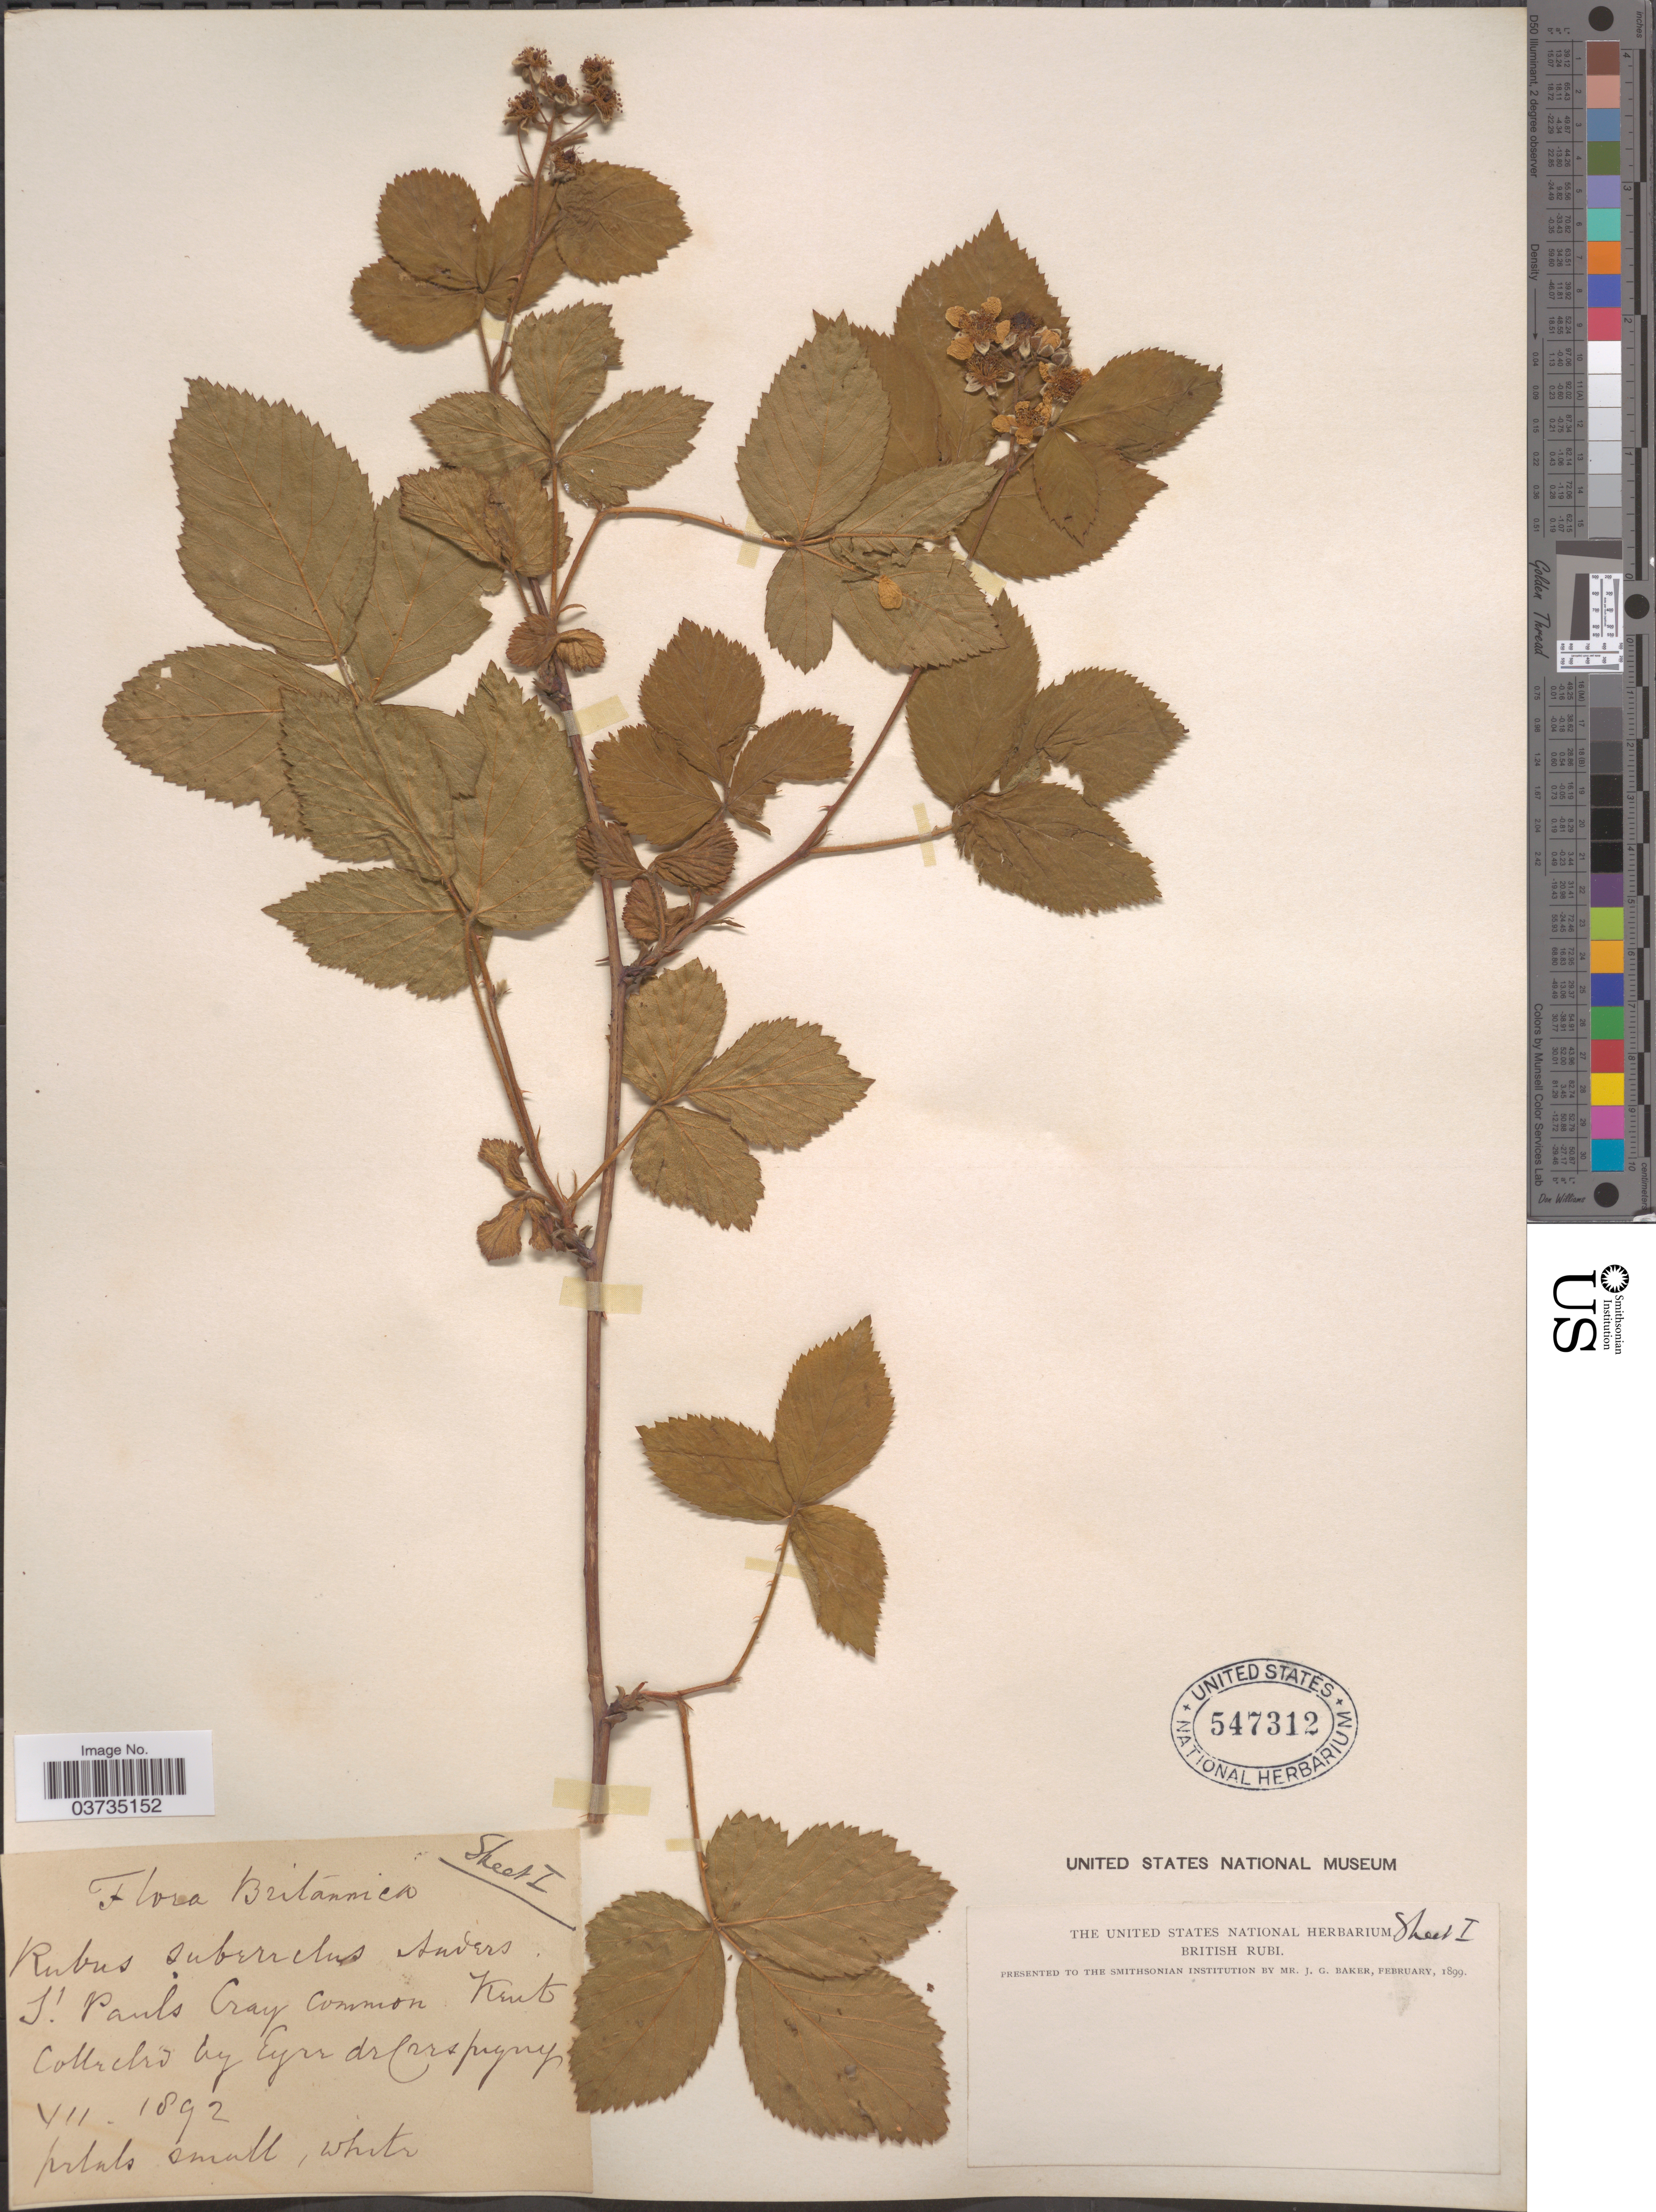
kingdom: Plantae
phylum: Tracheophyta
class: Magnoliopsida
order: Rosales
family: Rosaceae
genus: Rubus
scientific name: Rubus suberectus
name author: G. Anderson ex Sm.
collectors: E. de Crespigny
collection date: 1892-07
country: United Kingdom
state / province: England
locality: Britannica. St. Pauls Cray. Kent.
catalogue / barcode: US 547312